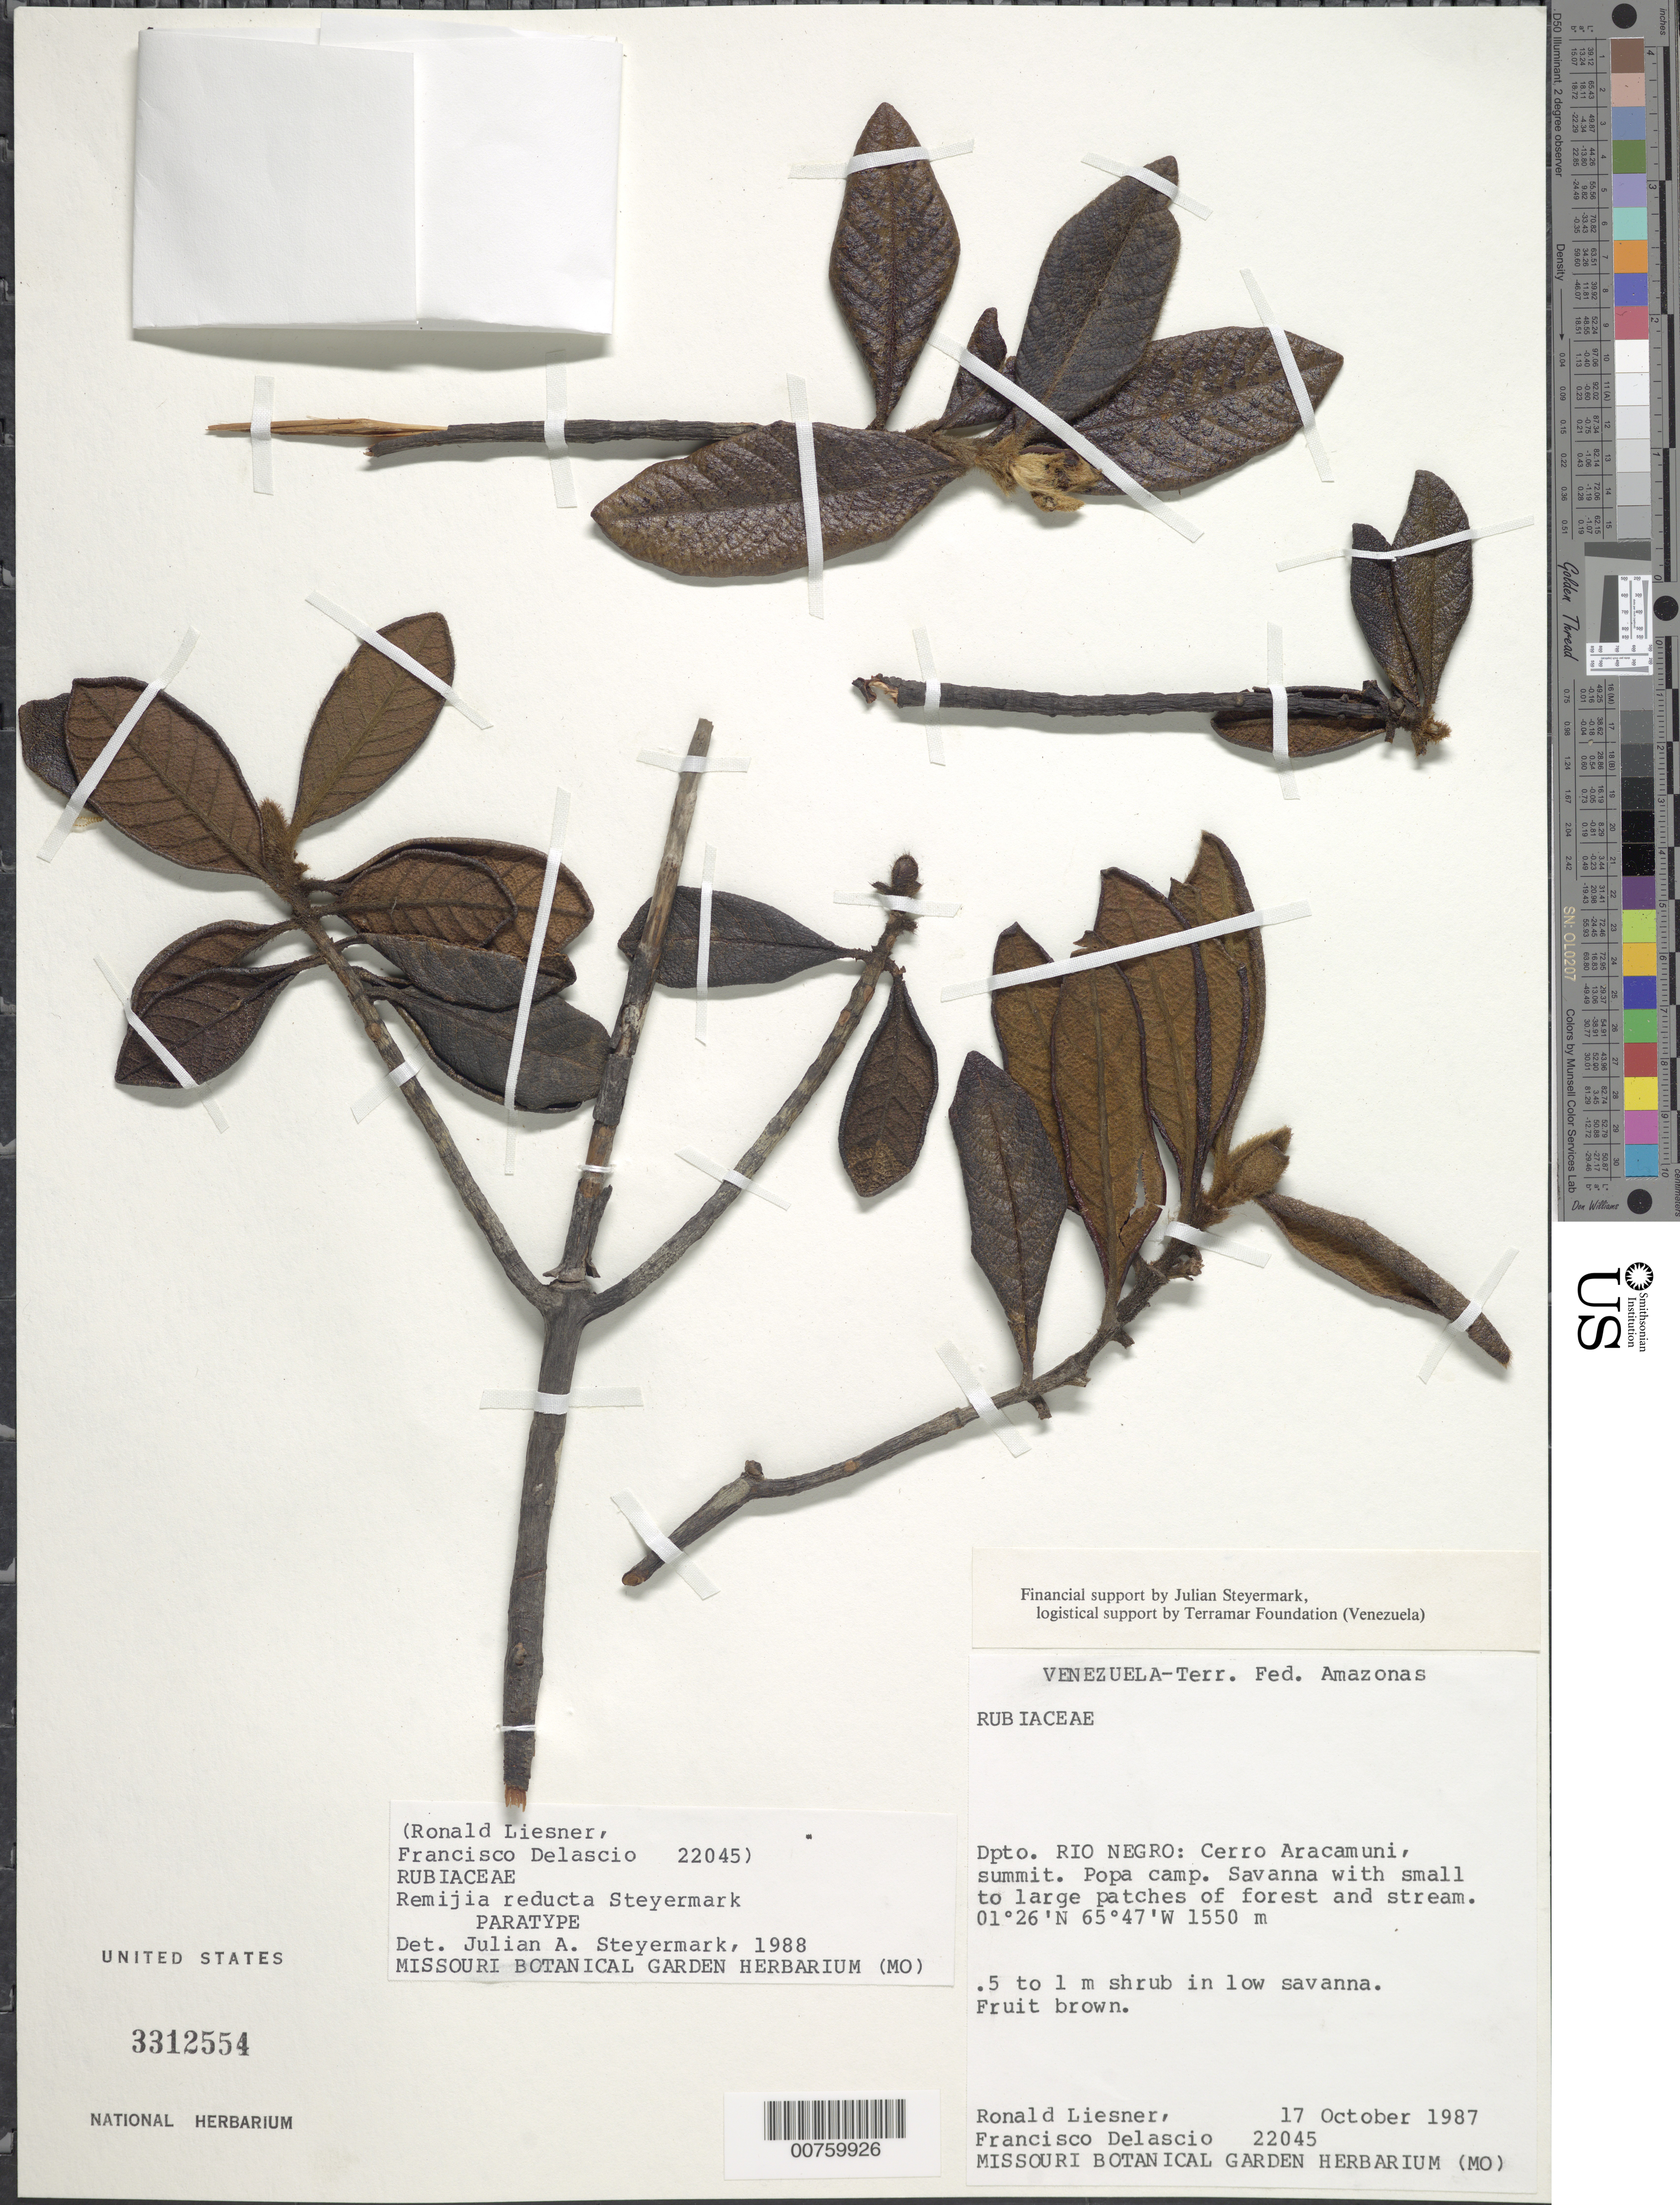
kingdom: Plantae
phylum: Tracheophyta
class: Magnoliopsida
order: Gentianales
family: Rubiaceae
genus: Remijia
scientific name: Remijia reducta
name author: Steyerm.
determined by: Steyermark, Julian A., (VEN)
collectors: R. L. Liesner & F. Delascio C.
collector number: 22045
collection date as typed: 17-Oct-87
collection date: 1987-10-17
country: Venezuela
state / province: Amazonas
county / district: Río Negro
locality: Cerro Aracamuni, Popa camp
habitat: Savanna with small to large patches of forest & stream; low savanna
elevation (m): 1550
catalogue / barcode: US 3312554